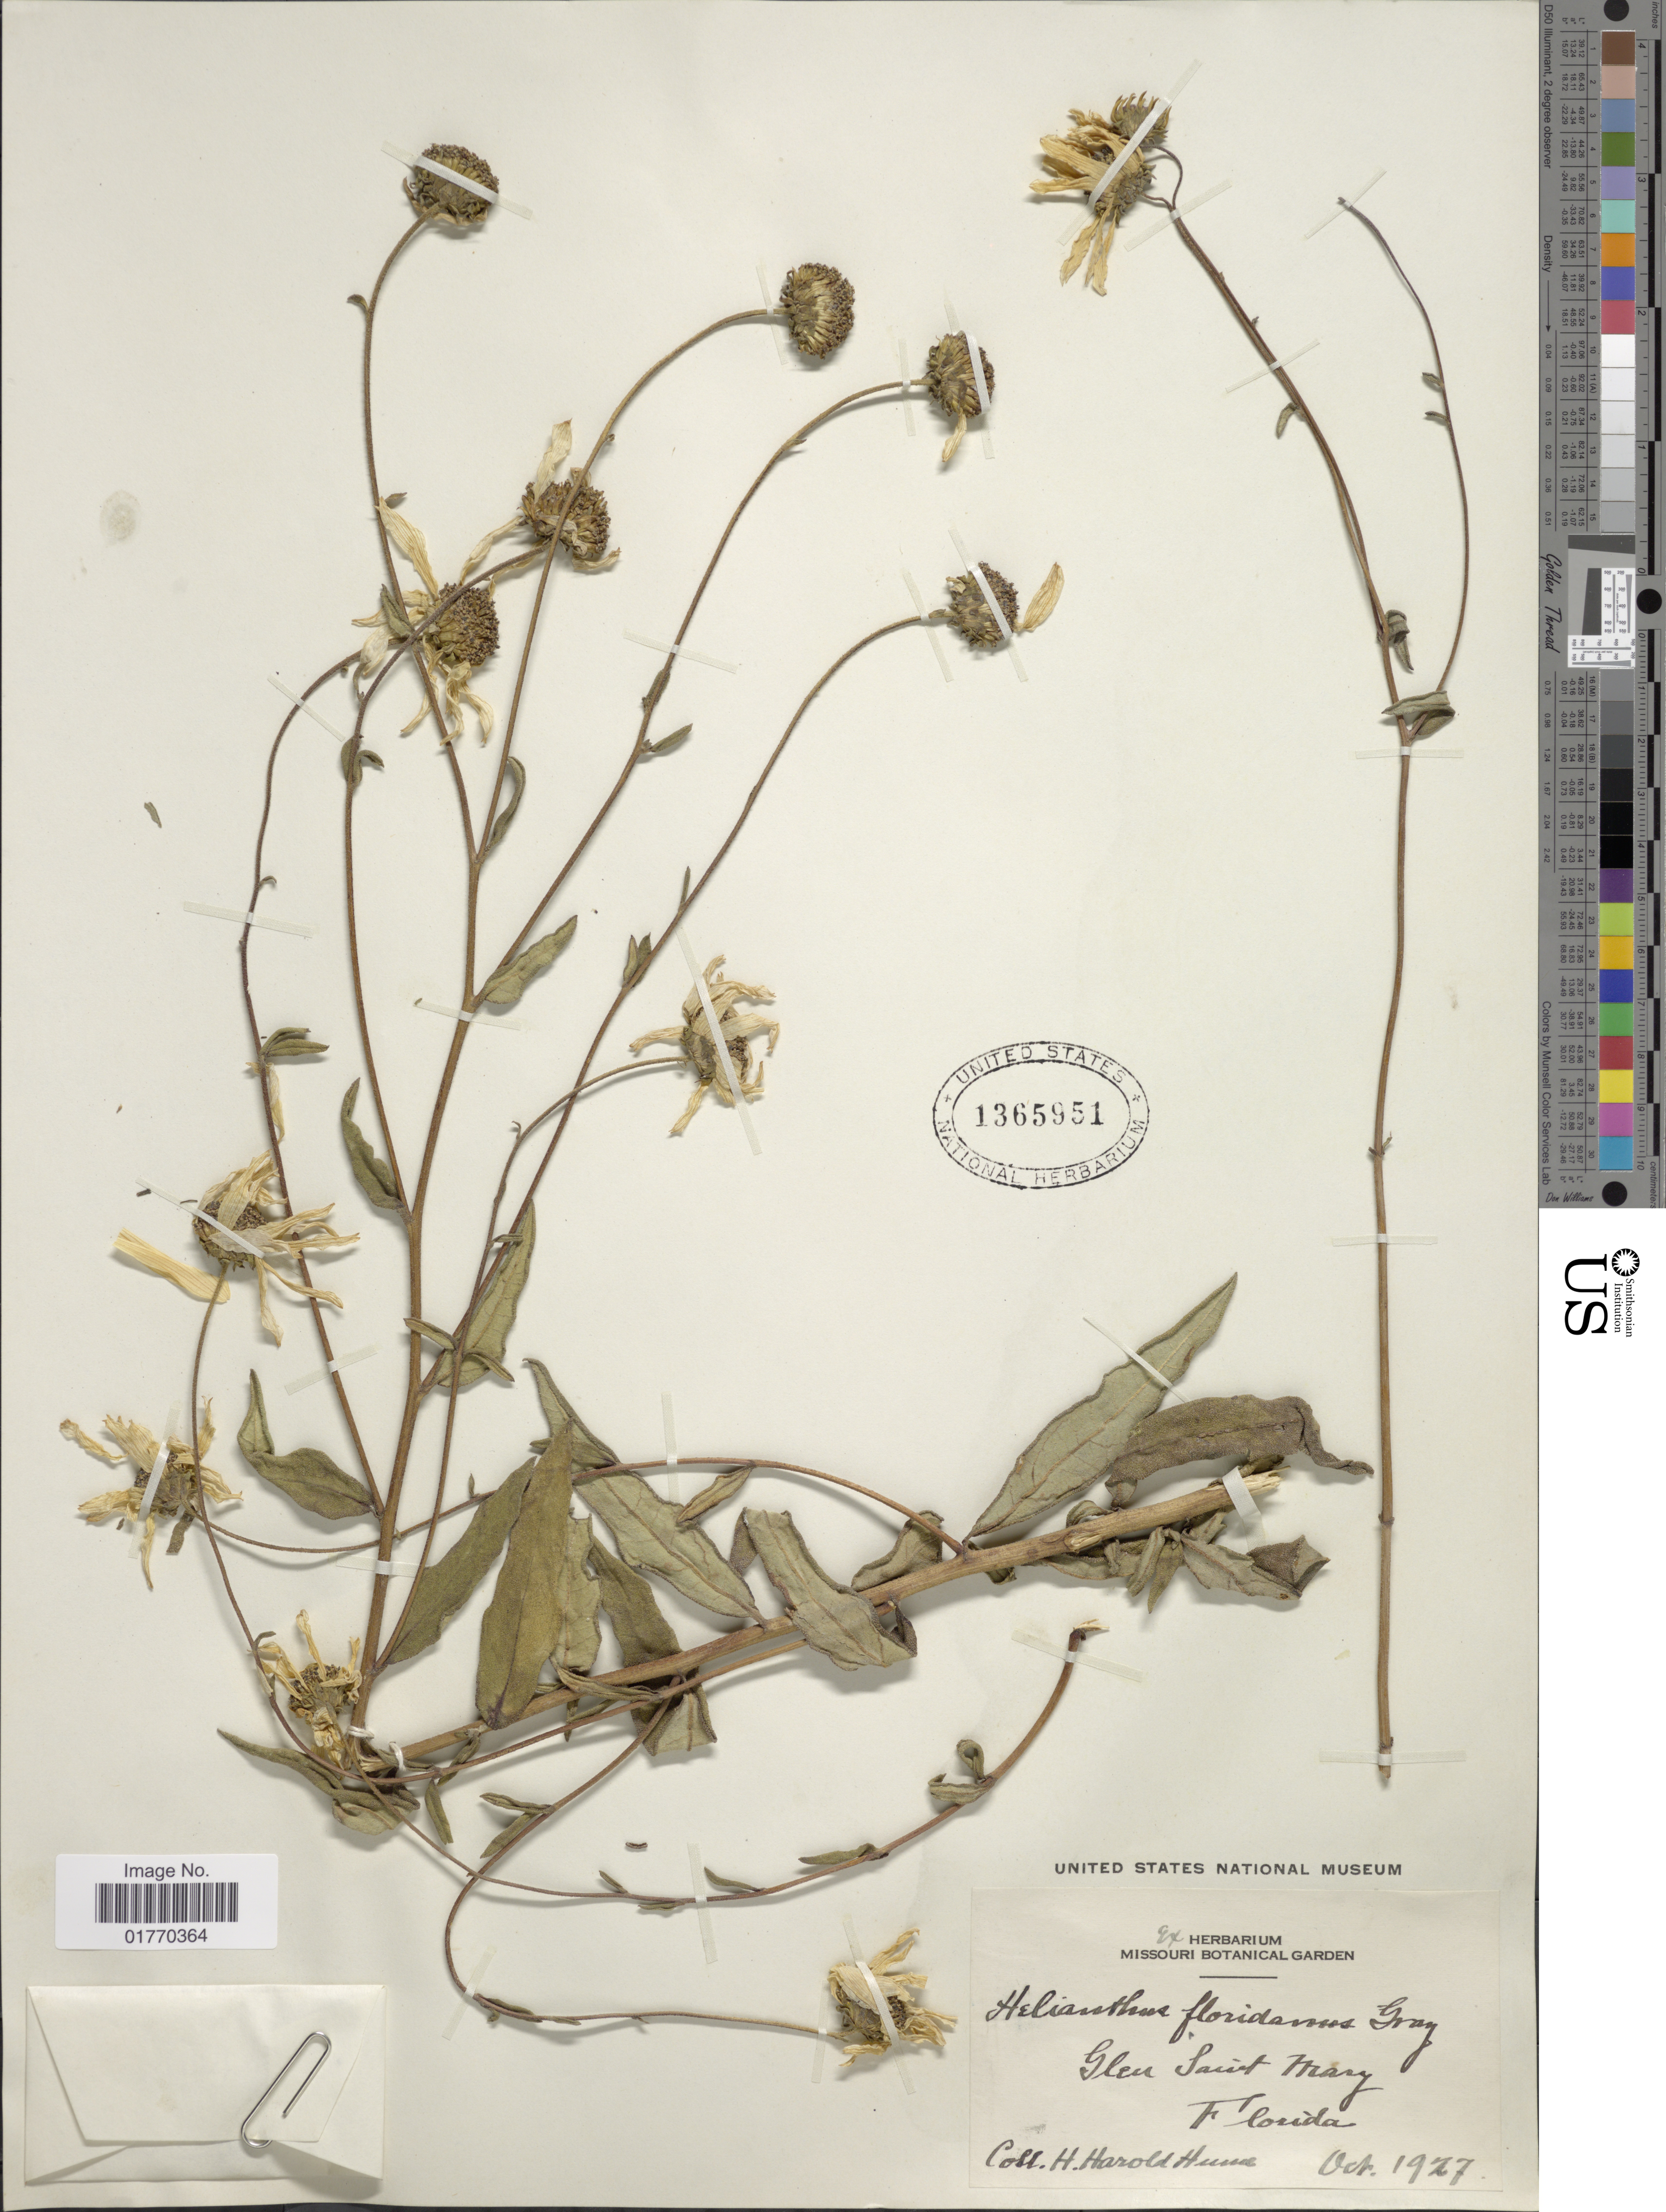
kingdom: Plantae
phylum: Tracheophyta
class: Magnoliopsida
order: Asterales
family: Asteraceae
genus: Helianthus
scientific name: Helianthus floridanus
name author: A. Gray ex Chapm.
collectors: H. Hume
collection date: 1927-10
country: United States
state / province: Florida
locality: Glen Saint Mary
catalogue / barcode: US 1365951